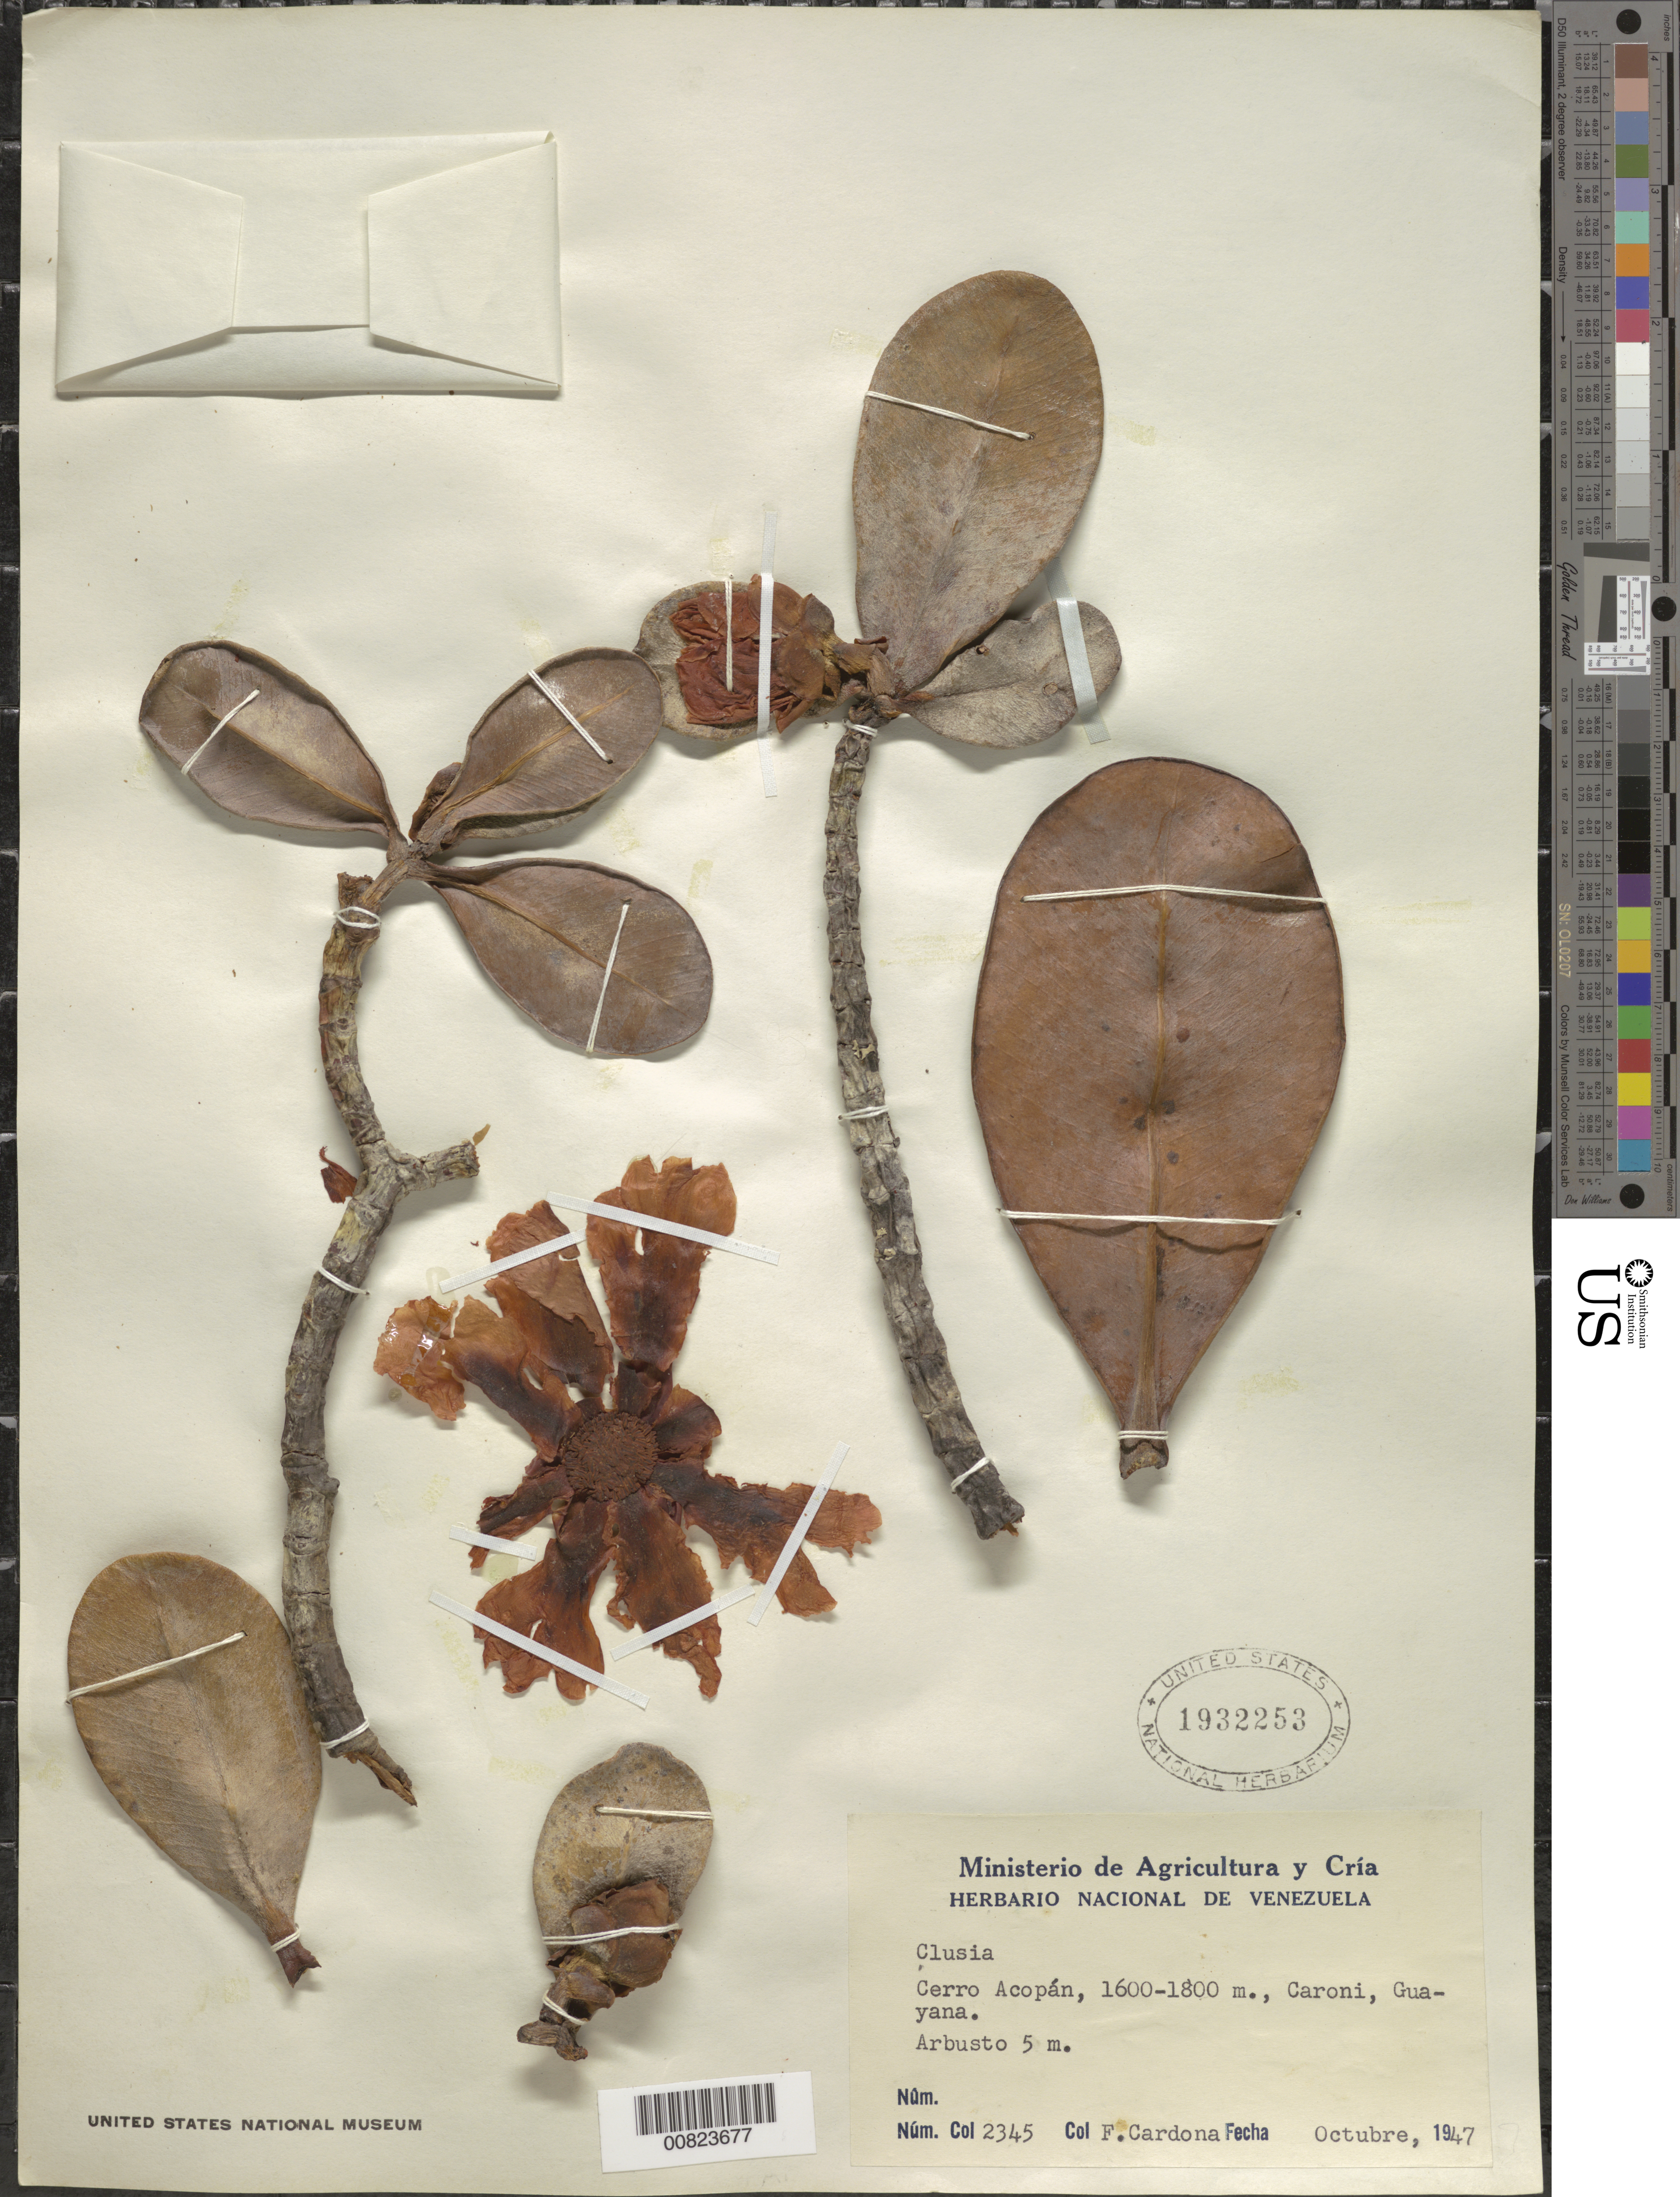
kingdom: Plantae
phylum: Tracheophyta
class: Magnoliopsida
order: Malpighiales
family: Clusiaceae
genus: Clusia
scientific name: Clusia sp.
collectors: F. Cardona Puig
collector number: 2345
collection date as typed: Oct-47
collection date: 1947-10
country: Venezuela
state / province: Bolívar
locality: Cerro Acopán, Río Caroní, Guayana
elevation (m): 1600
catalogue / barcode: US 1932253